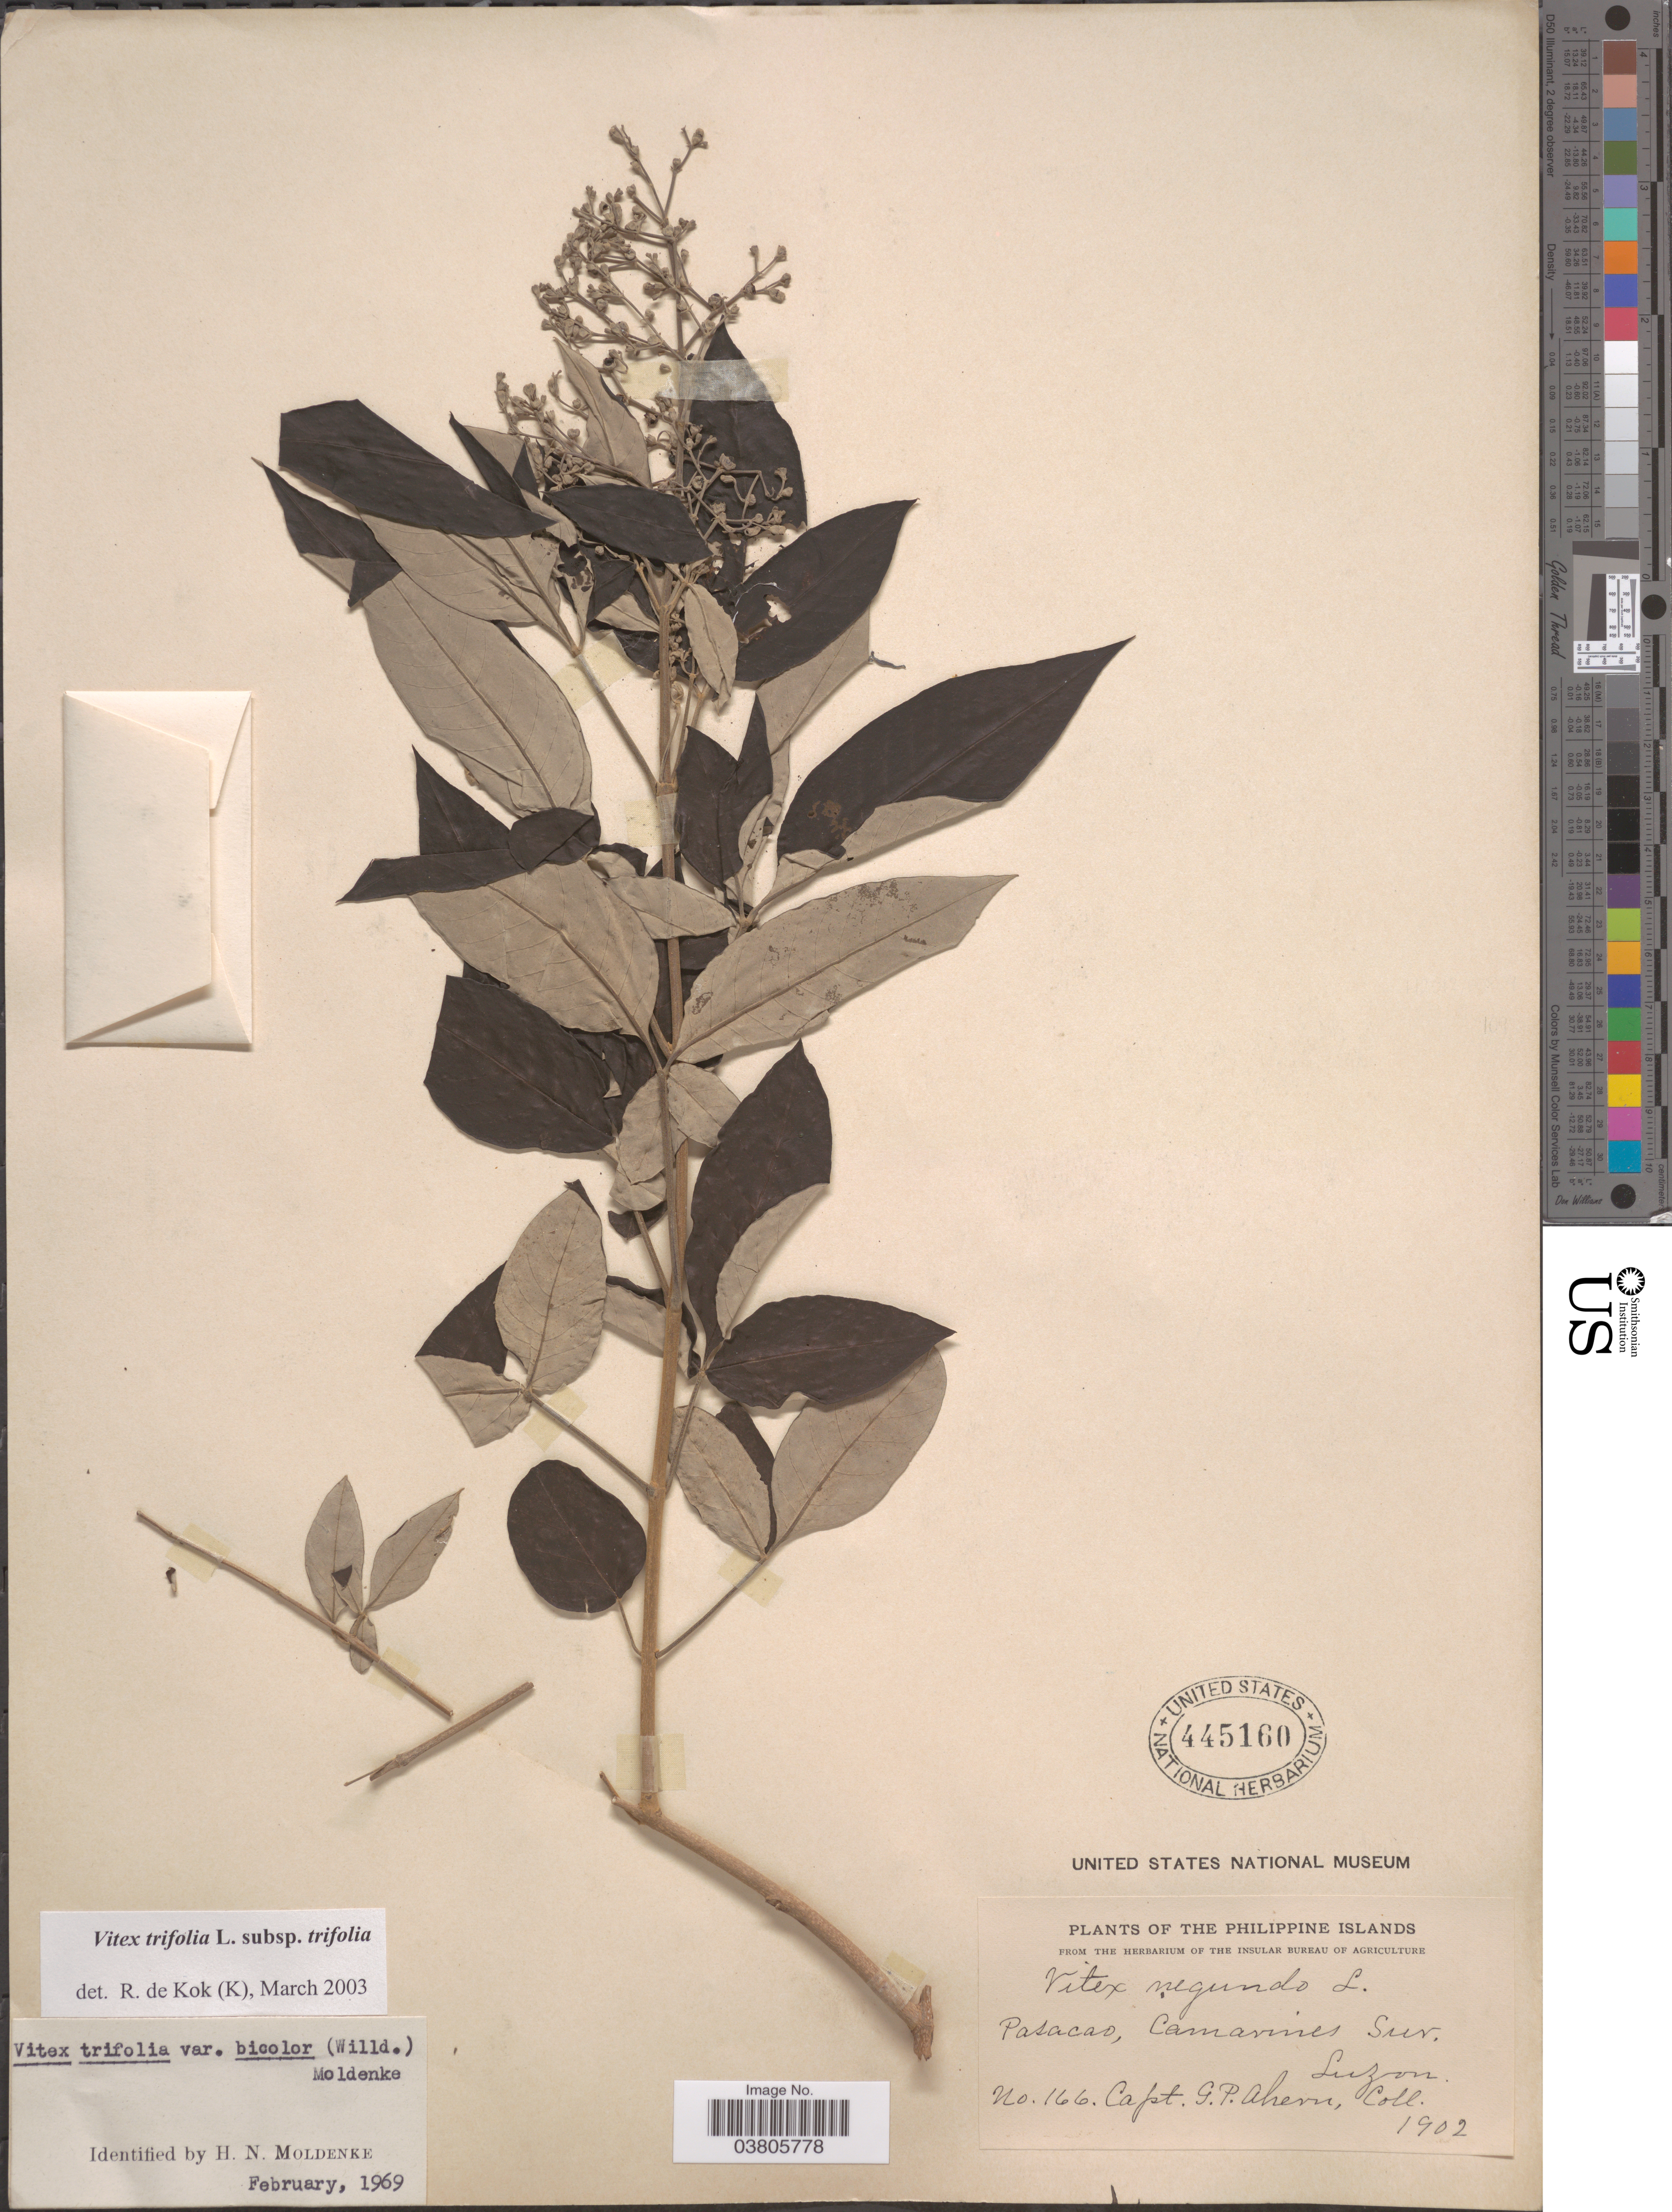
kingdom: Plantae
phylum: Tracheophyta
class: Magnoliopsida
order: Lamiales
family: Lamiaceae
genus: Vitex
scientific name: Vitex trifolia subsp. trifolia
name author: Vahl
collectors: G. Ahern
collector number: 166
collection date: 1902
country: Philippines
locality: Philippine Islands. Pasacao, Camarines Sur, Luzon.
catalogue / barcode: US 445160